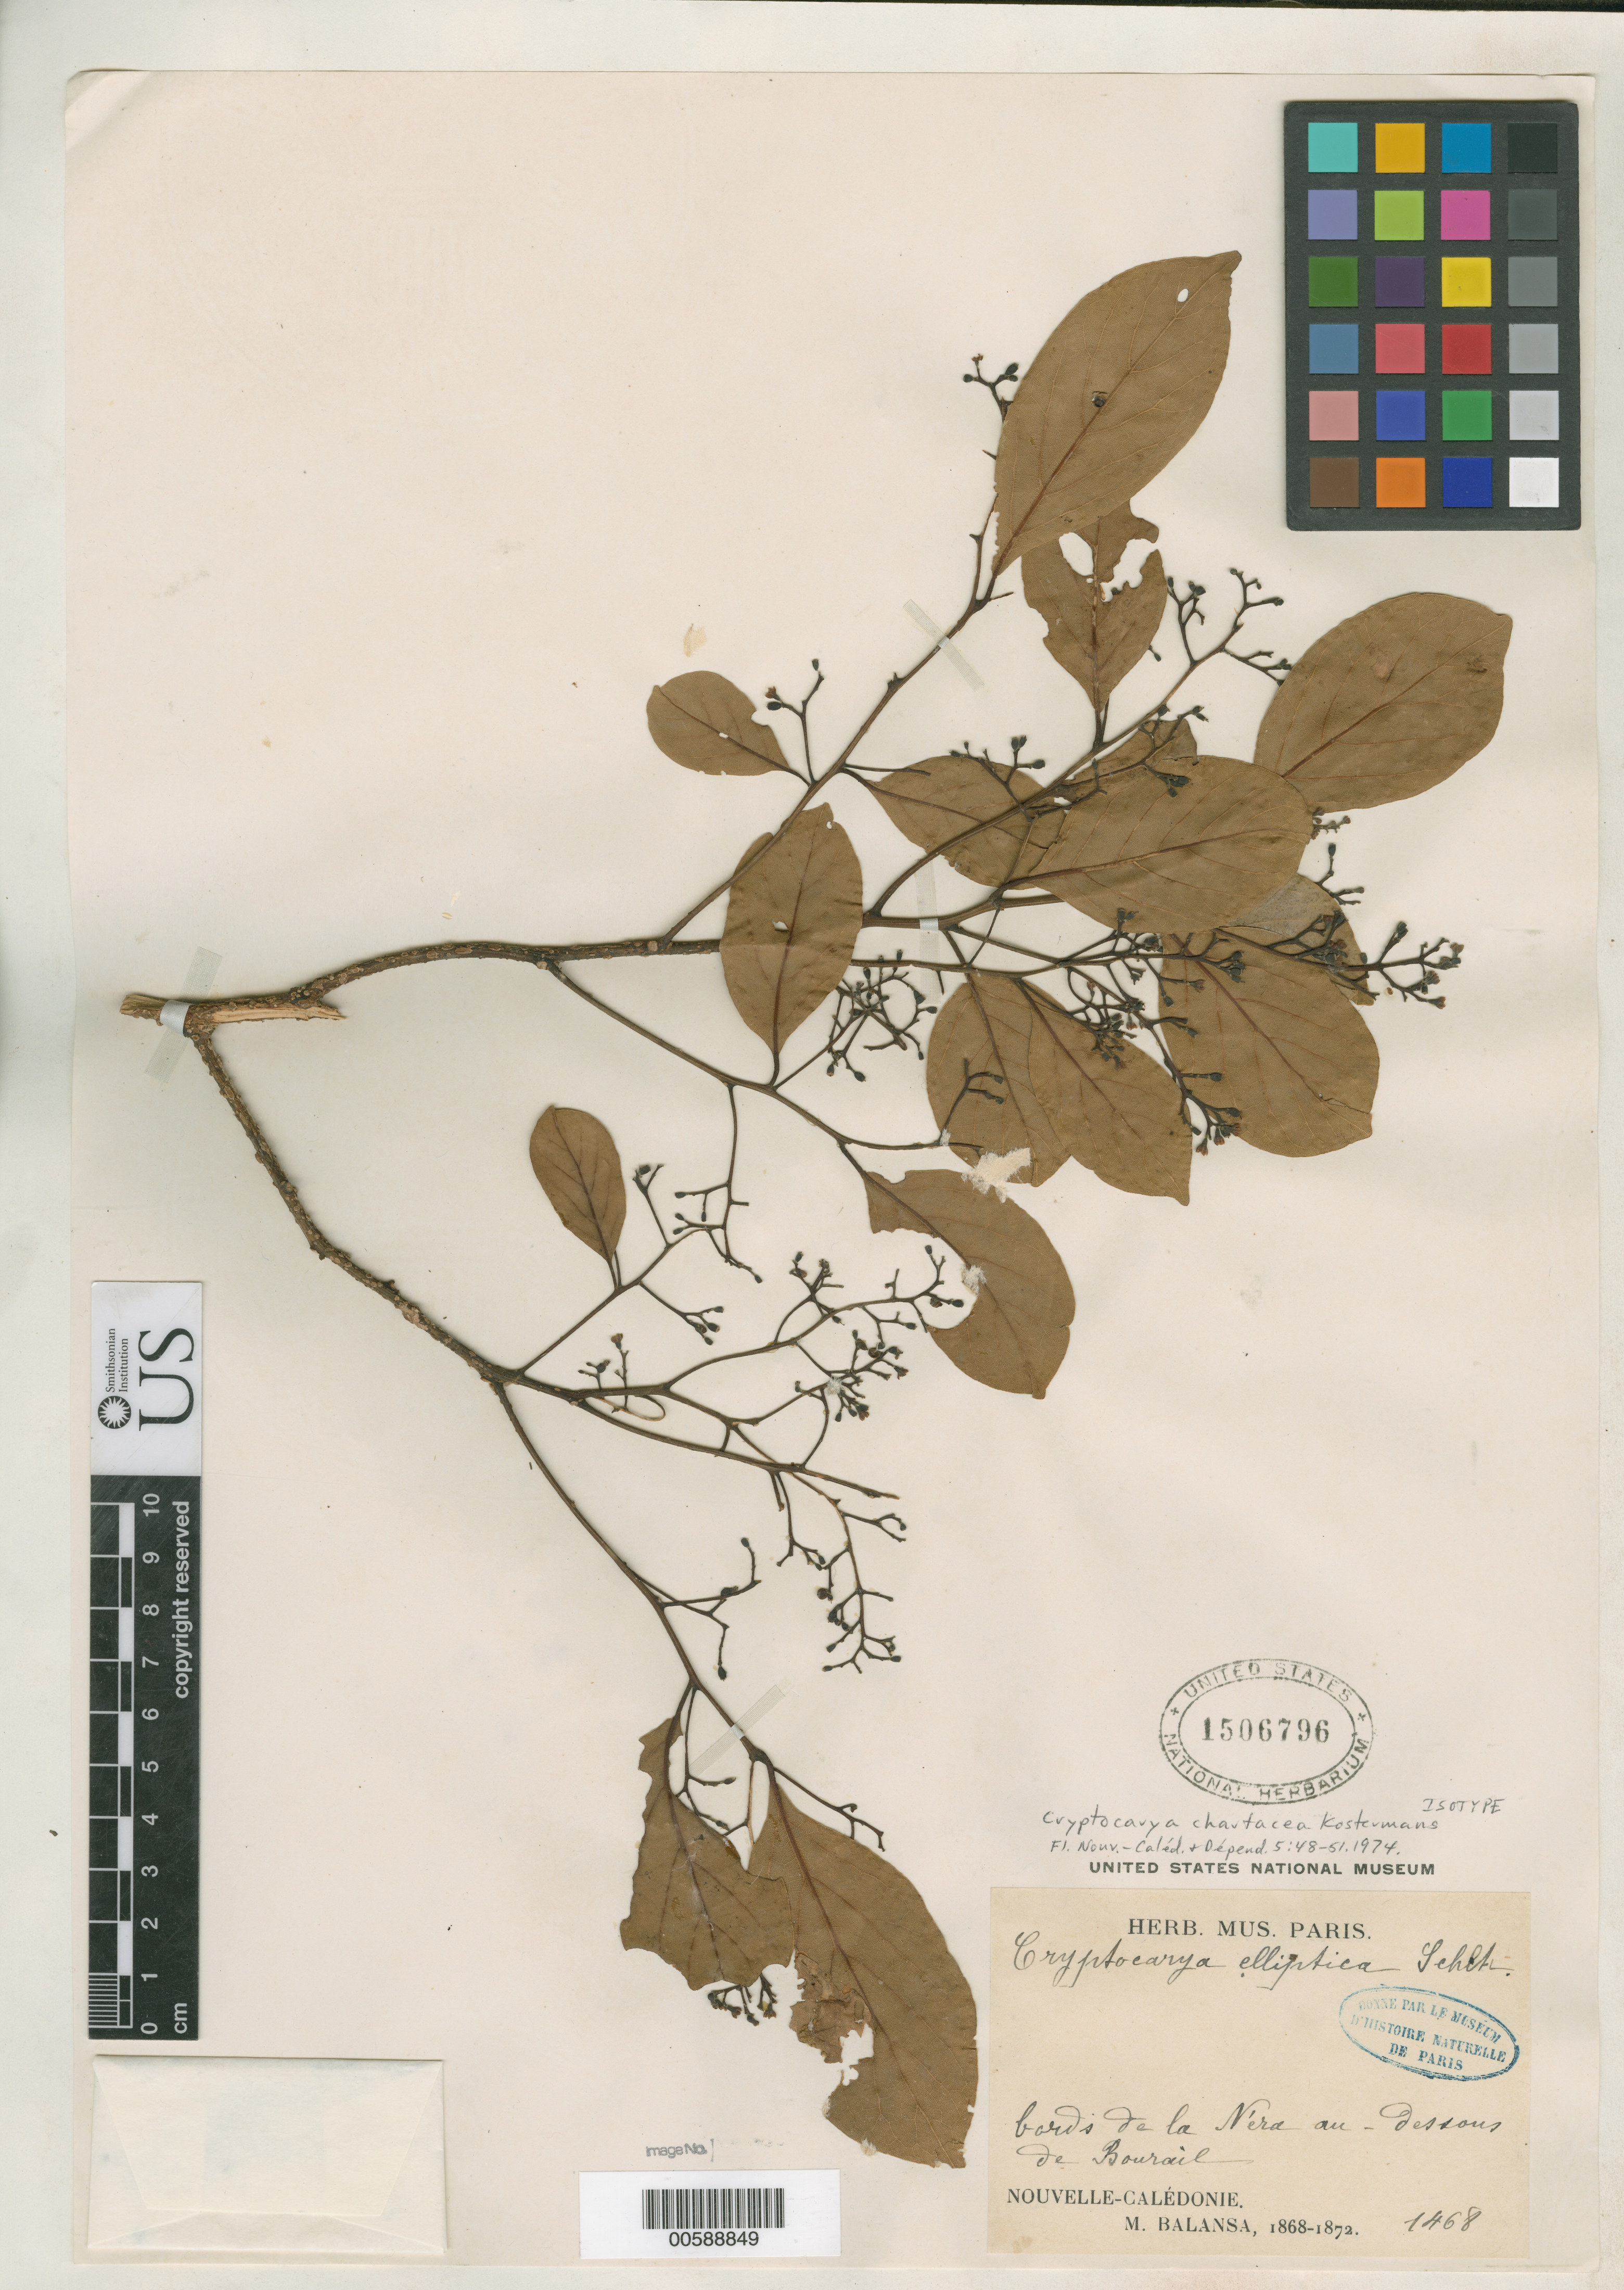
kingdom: Plantae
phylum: Tracheophyta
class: Magnoliopsida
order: Laurales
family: Lauraceae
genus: Cryptocarya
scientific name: Cryptocarya chartacea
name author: Kosterm.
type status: Isotype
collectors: B. Balansa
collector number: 1468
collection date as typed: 1868 to -- --- 1872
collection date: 1868/1872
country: New Caledonia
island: New Caledonia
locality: Bords de La N'era au-Dessous de Bourail.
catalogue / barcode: US 1506796